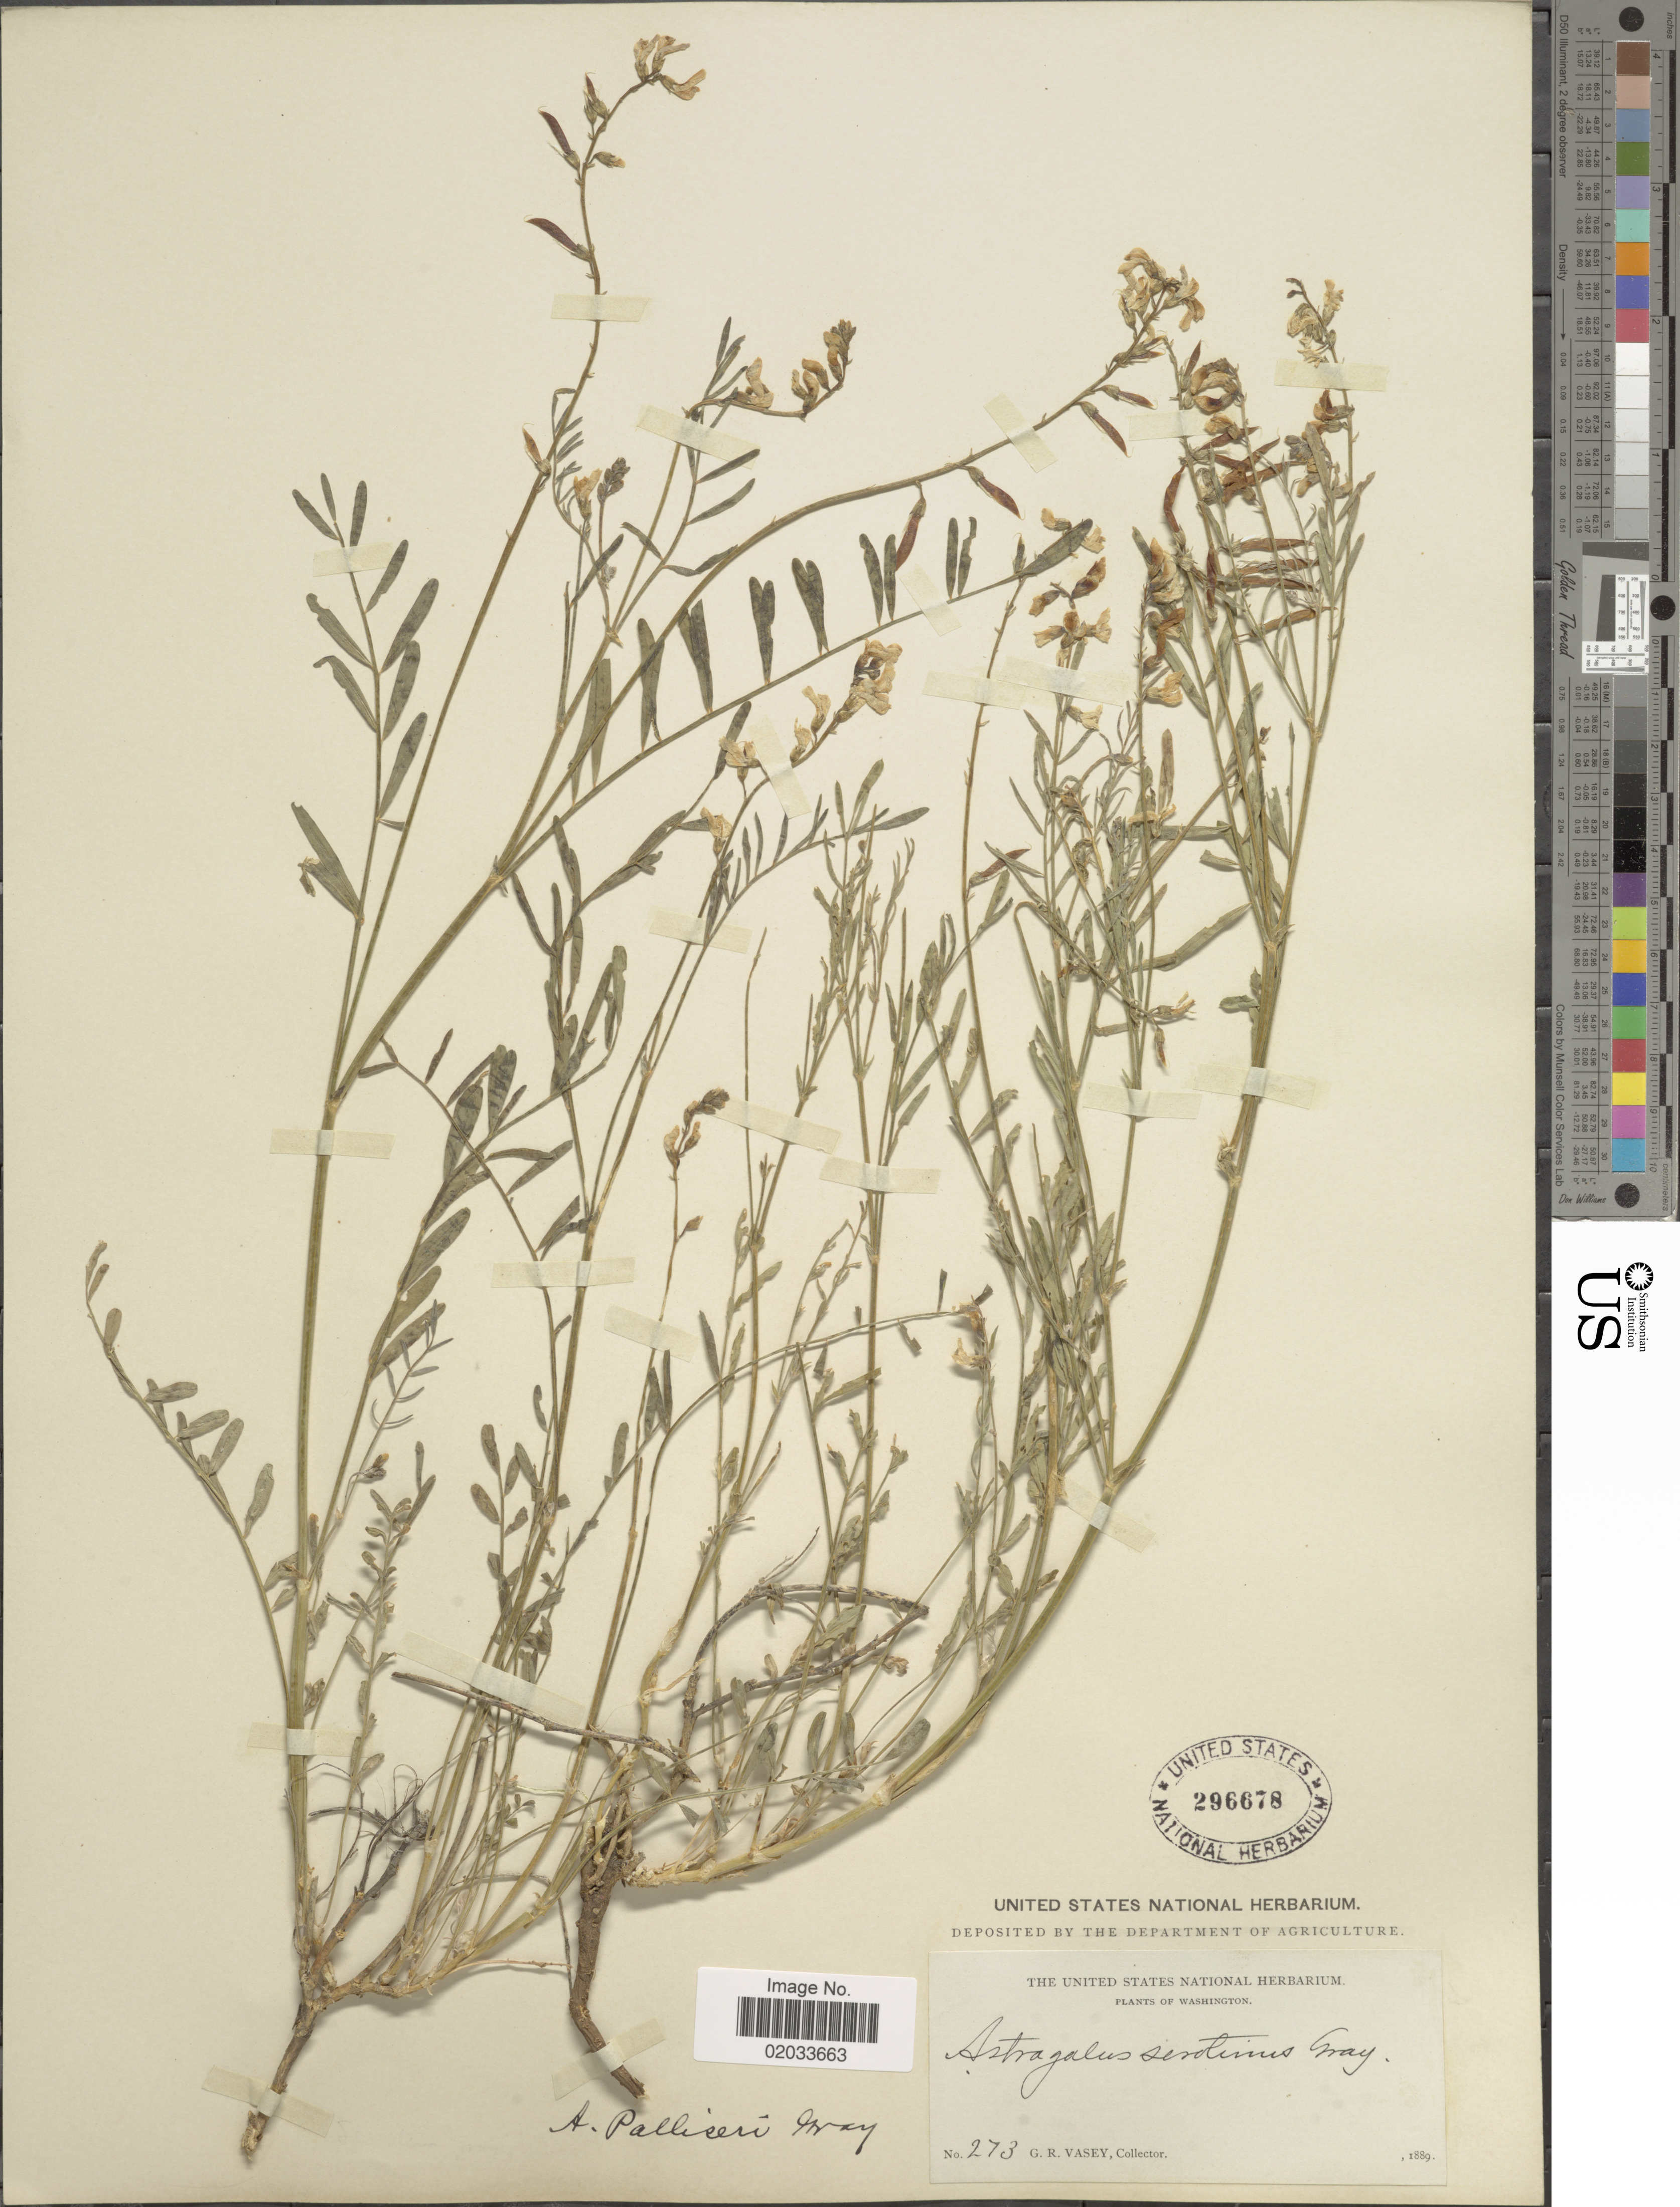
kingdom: Plantae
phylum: Tracheophyta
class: Magnoliopsida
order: Fabales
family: Fabaceae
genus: Astragalus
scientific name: Astragalus palliseri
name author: A. Gray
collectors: G. R. Vasey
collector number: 273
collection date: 1889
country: United States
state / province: Washington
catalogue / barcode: US 296678